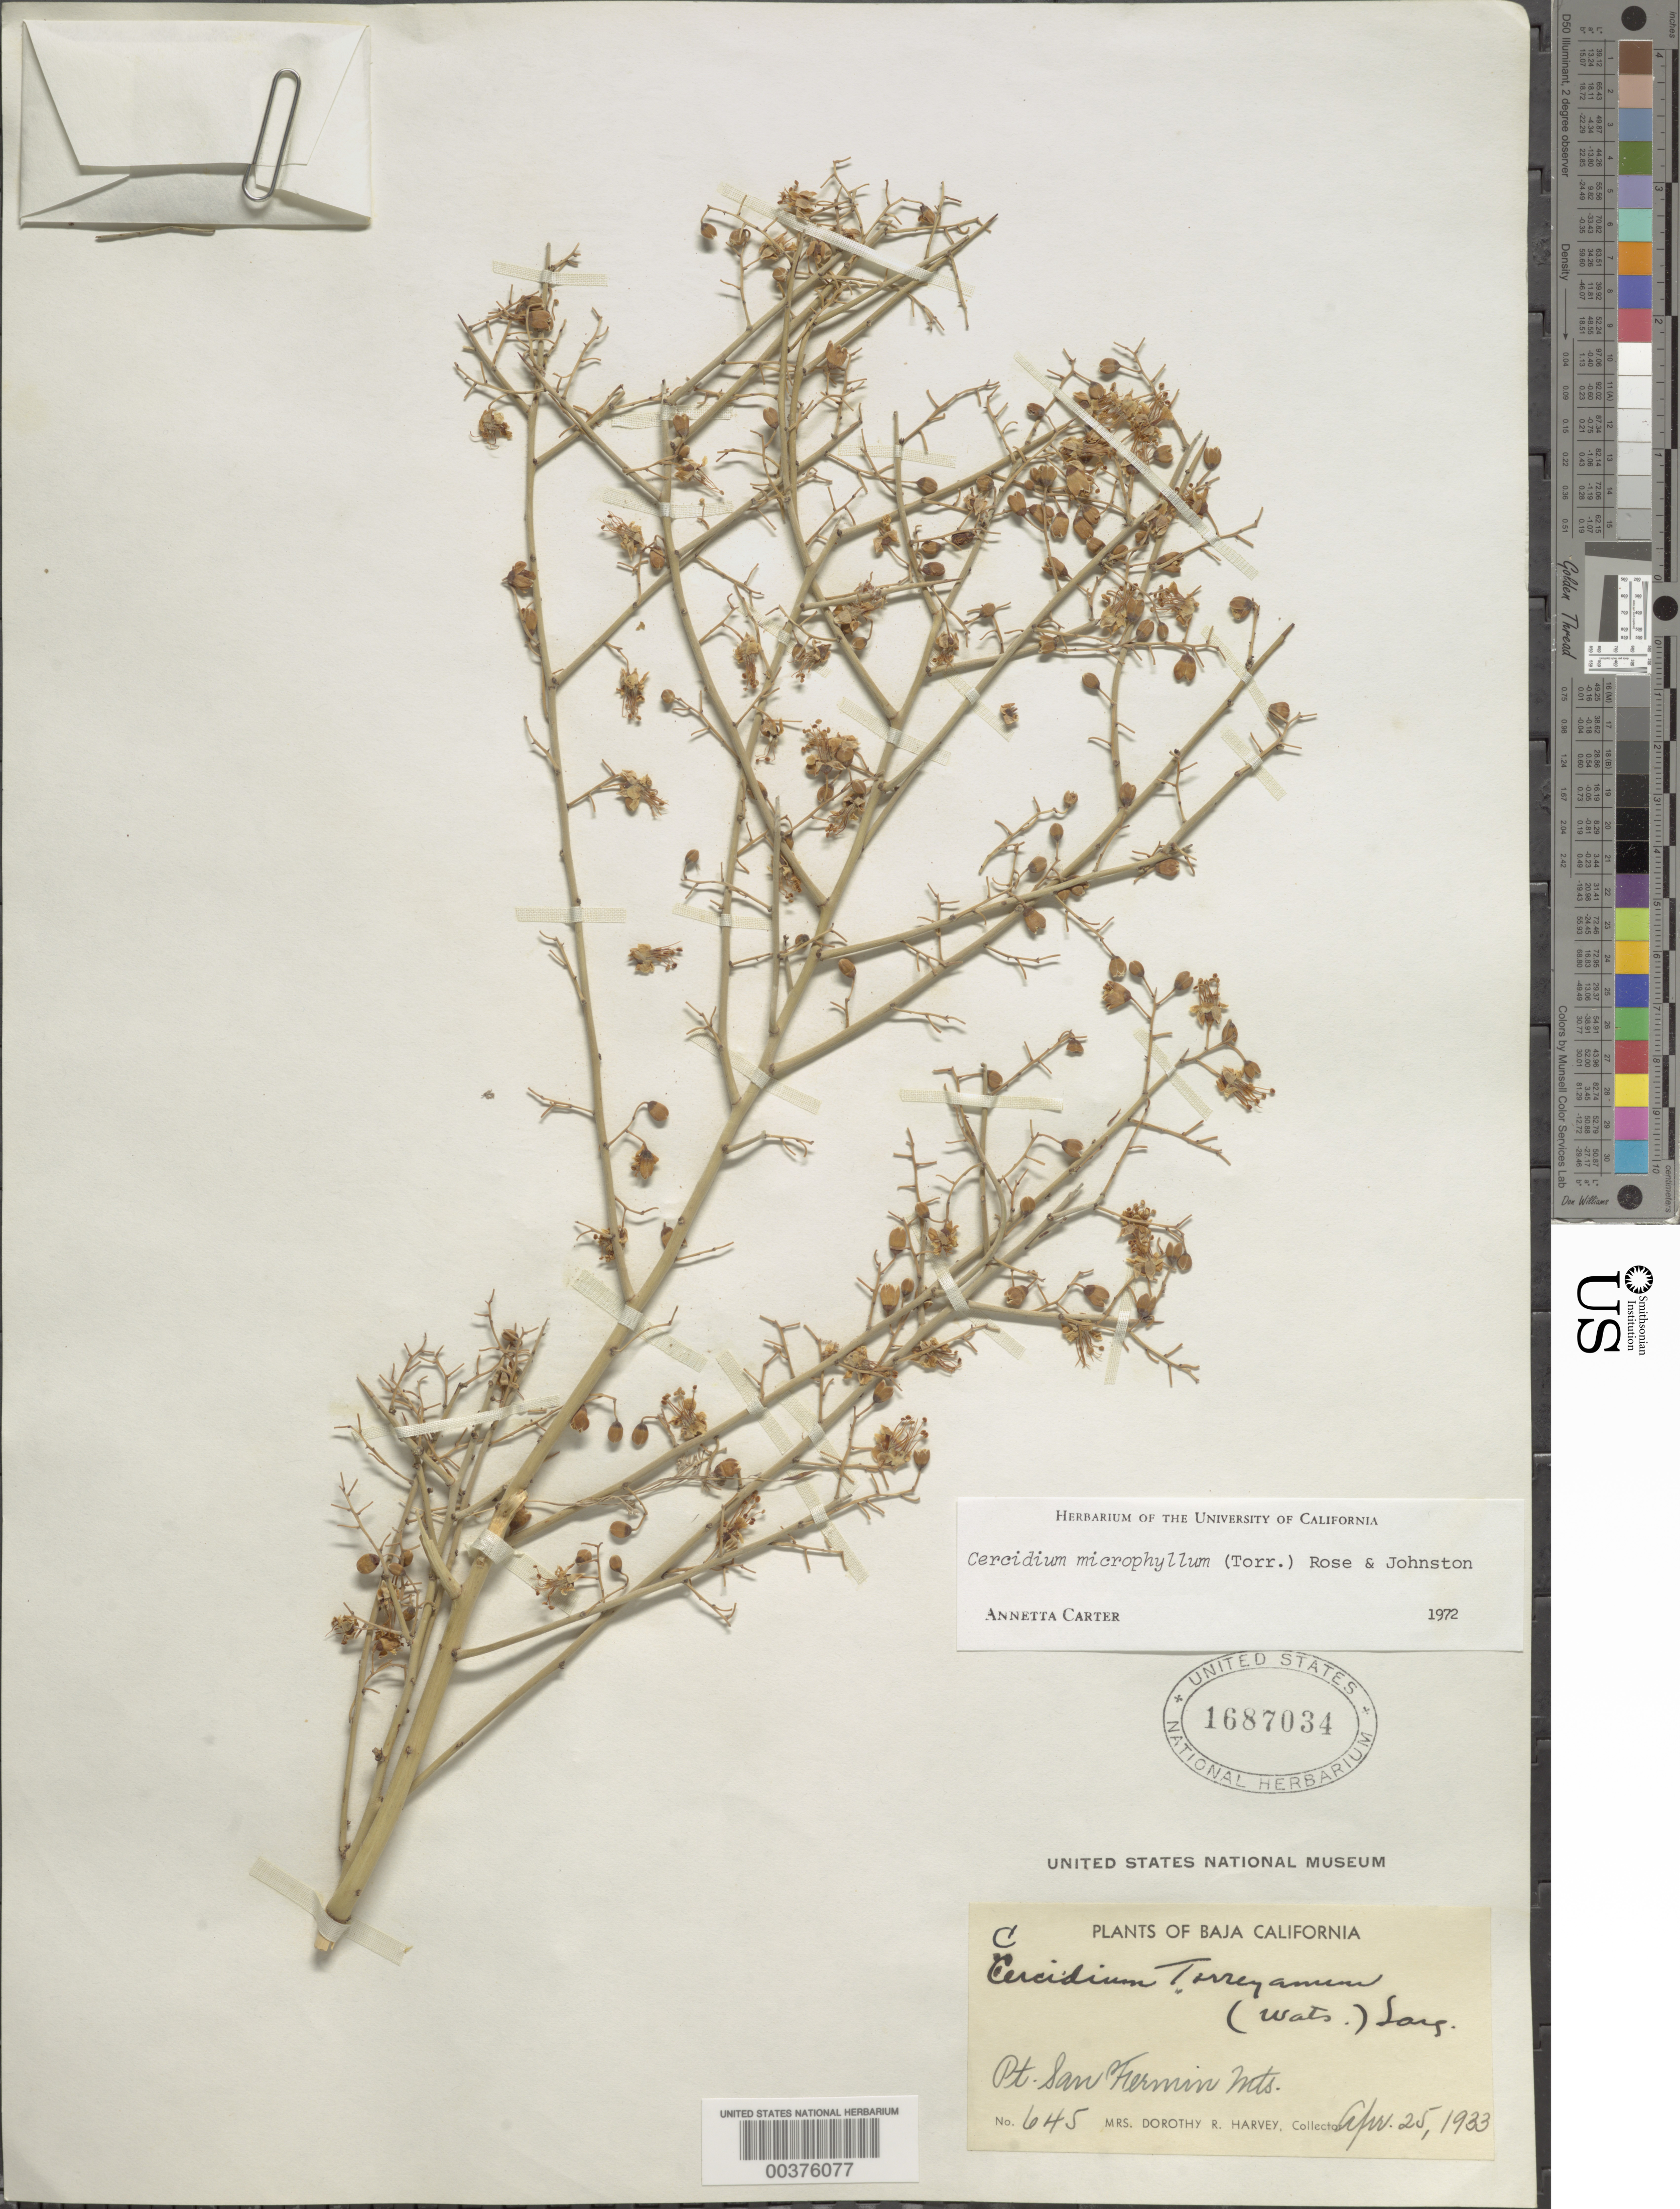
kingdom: Plantae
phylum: Tracheophyta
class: Magnoliopsida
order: Fabales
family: Fabaceae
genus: Parkinsonia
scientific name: Parkinsonia microphylla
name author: Torr.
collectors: D. R. Harvey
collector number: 645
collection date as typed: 25 Apr 1933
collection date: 1933-04-25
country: Mexico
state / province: Baja California Sur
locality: Pt. San Fermin Mts.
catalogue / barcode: US 1687034